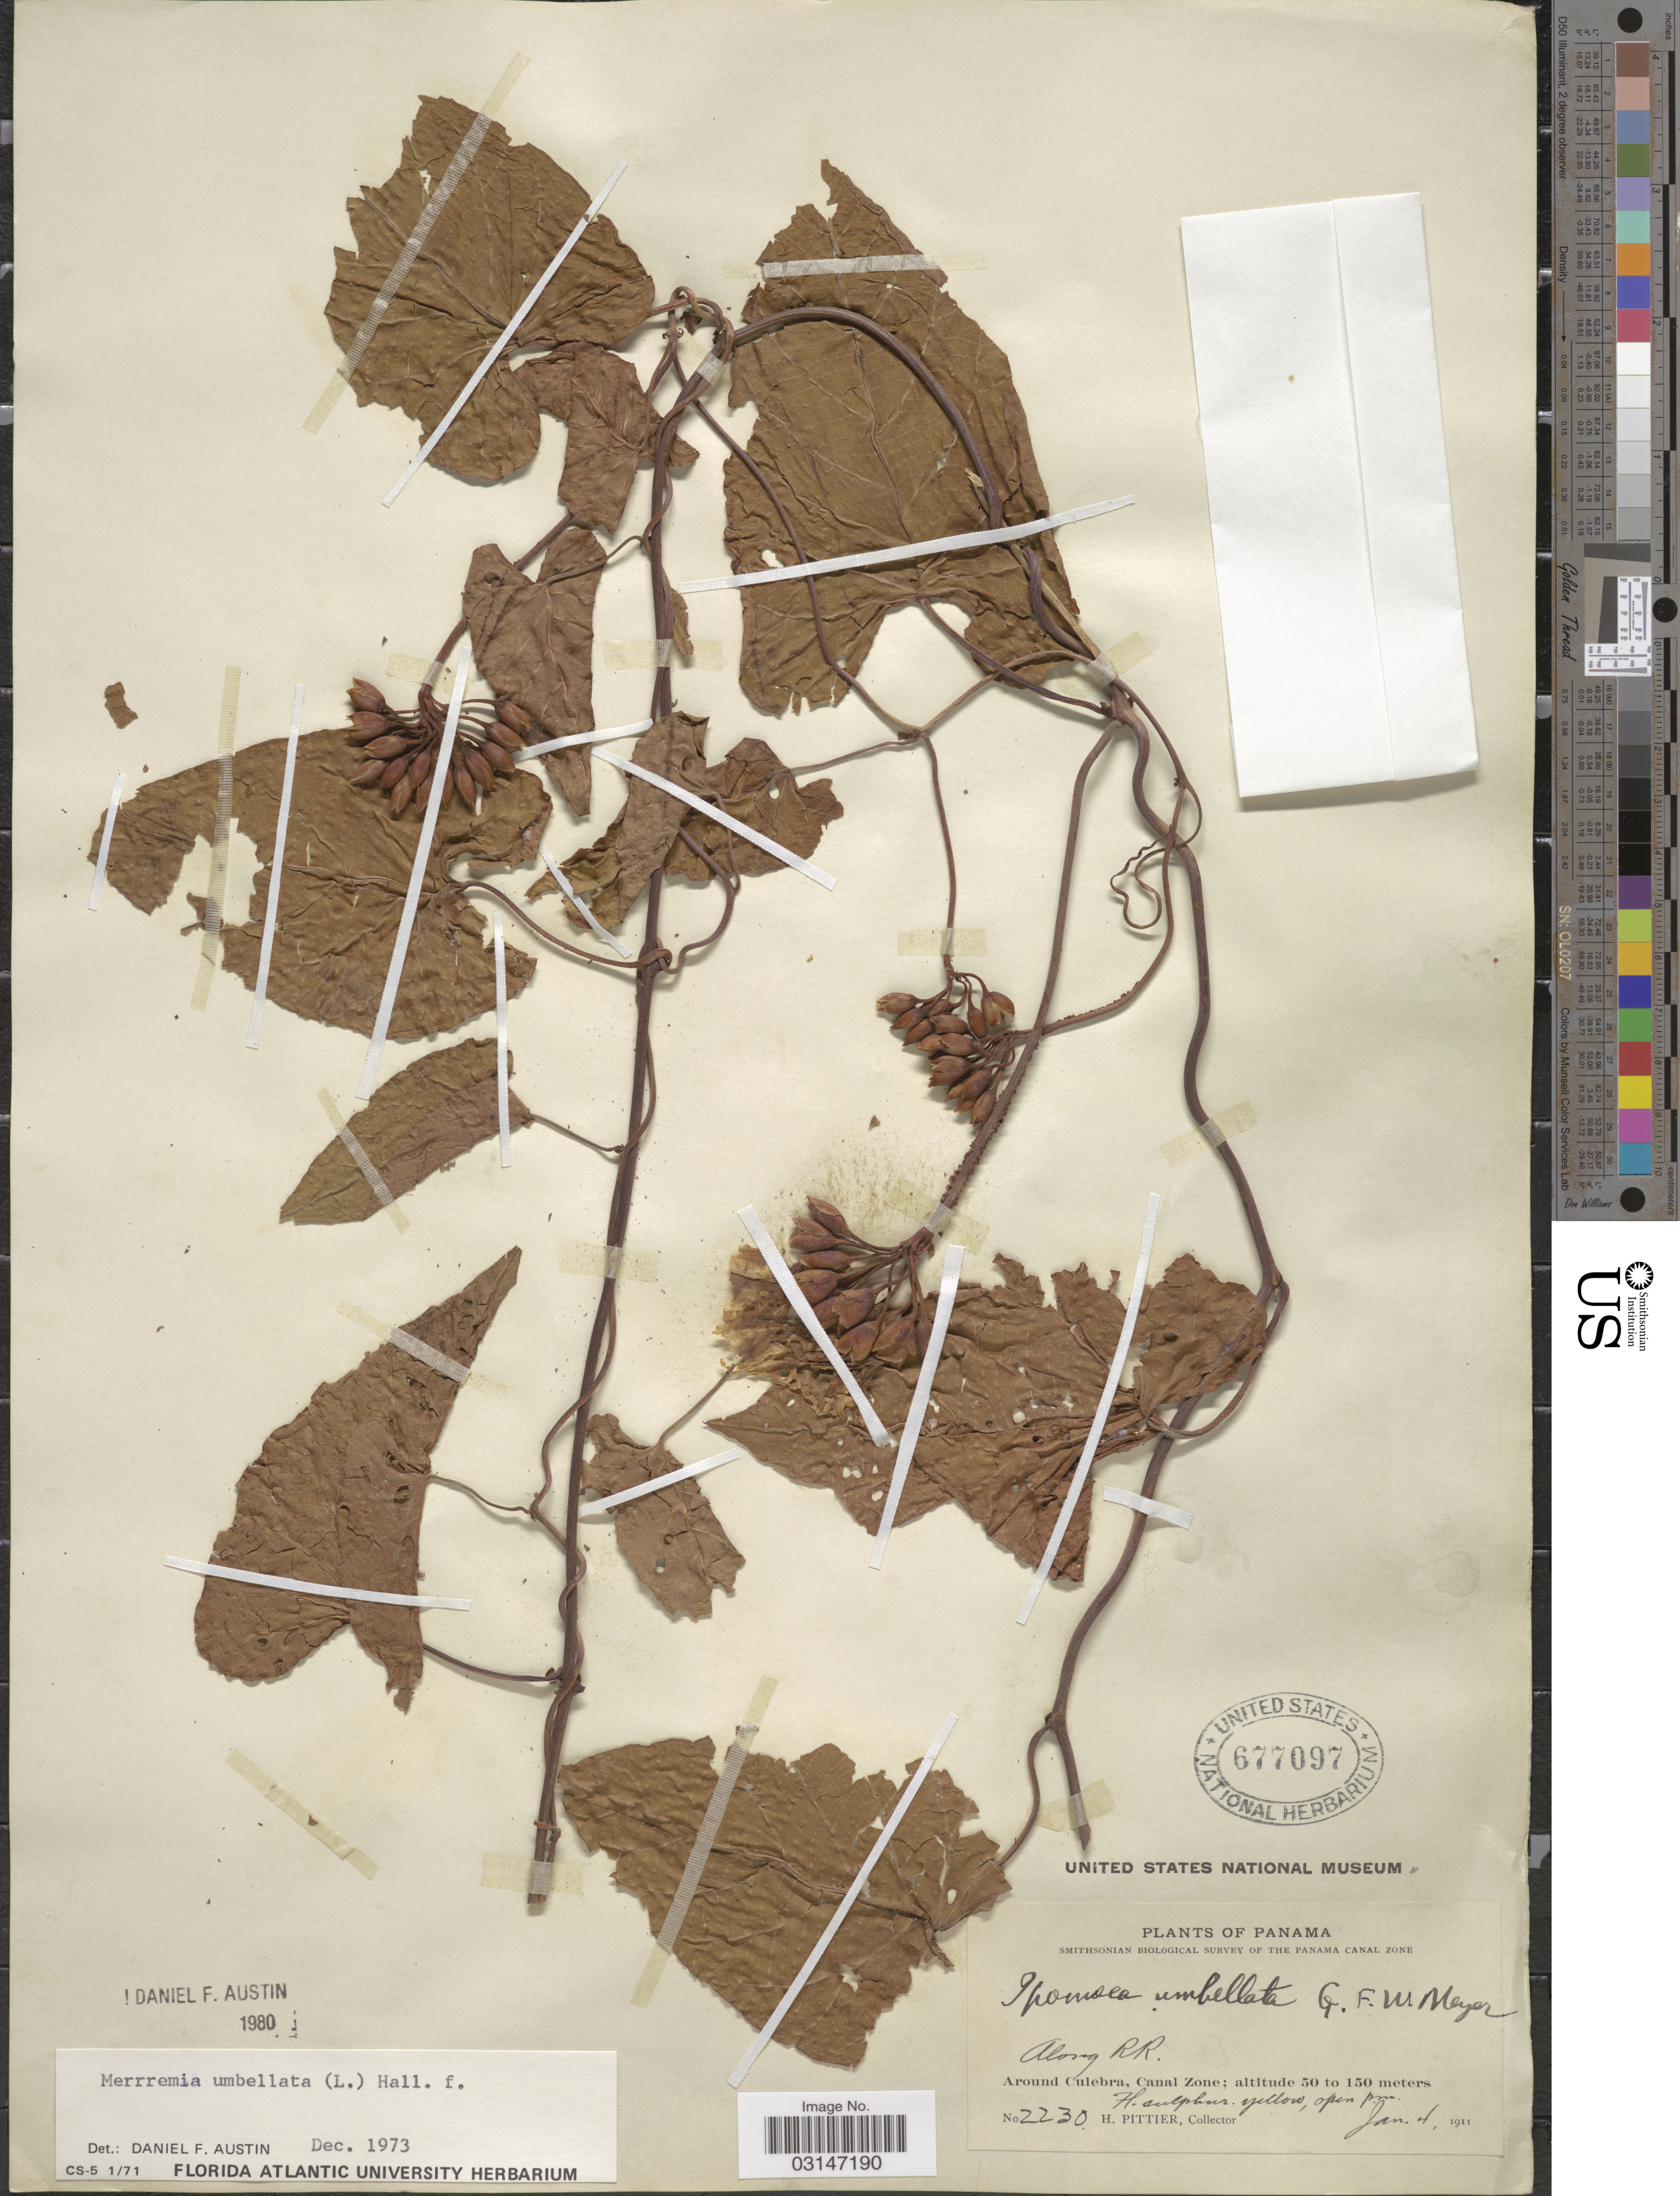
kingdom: Plantae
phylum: Tracheophyta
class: Magnoliopsida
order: Solanales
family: Convolvulaceae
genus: Camonea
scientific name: Camonea umbellata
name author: (L.) A. R. Simões & Staples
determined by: Strong, Mark T., (BOT), Smithsonian Institution - National Museum of Natural History (UNITED STATES)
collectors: H. F. Pittier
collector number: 2230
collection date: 1911-01-04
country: Panama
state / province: Colón / Panamá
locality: Along RR. Around Culebra, Canal Zone.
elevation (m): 50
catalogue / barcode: US 677097